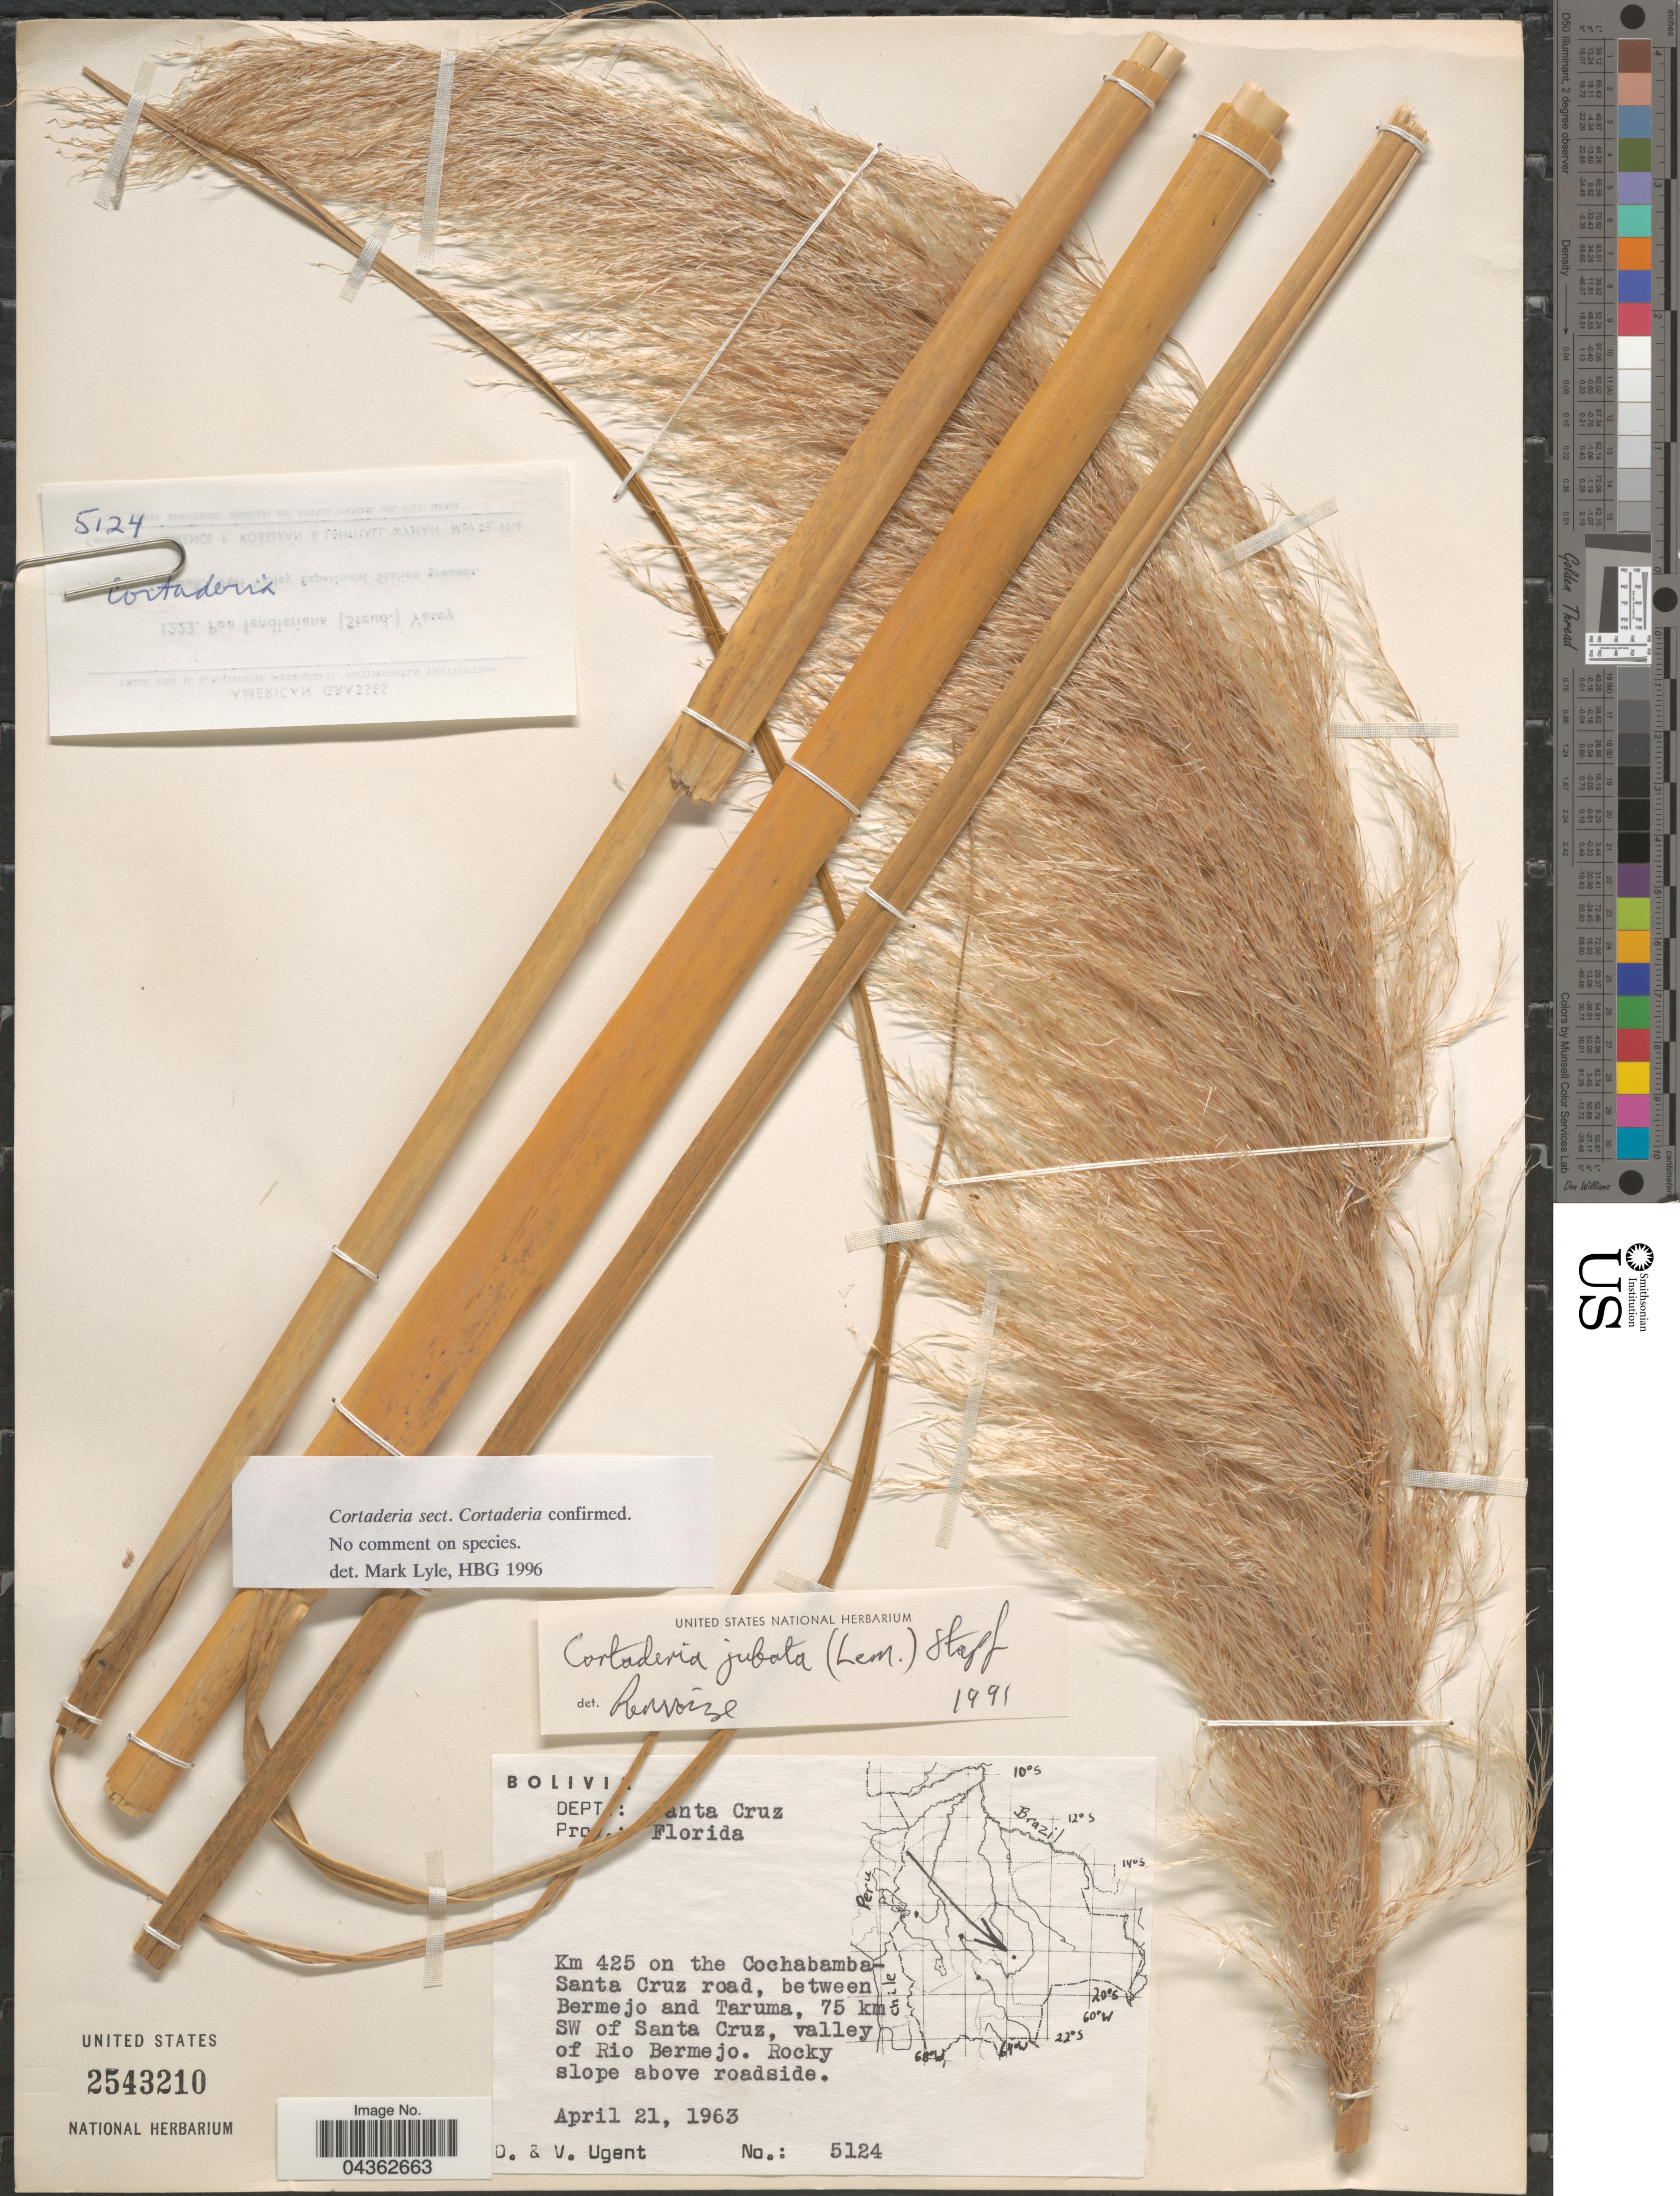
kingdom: Plantae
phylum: Tracheophyta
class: Liliopsida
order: Poales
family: Poaceae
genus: Cortaderia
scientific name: Cortaderia jubata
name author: (Lemoine) Stapf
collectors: D. Ugent & V. Ugent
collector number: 5124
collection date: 1963-04-21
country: Bolivia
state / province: Santa Cruz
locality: Dept.: Santa Cruz. Prov.: Florida. Km 425 on the Cochabamba-Santa Cruz road, between Bermejo and Taruma, 75 km SW of Santa Cruz, valley of Rio Bermejo.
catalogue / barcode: US 2543210